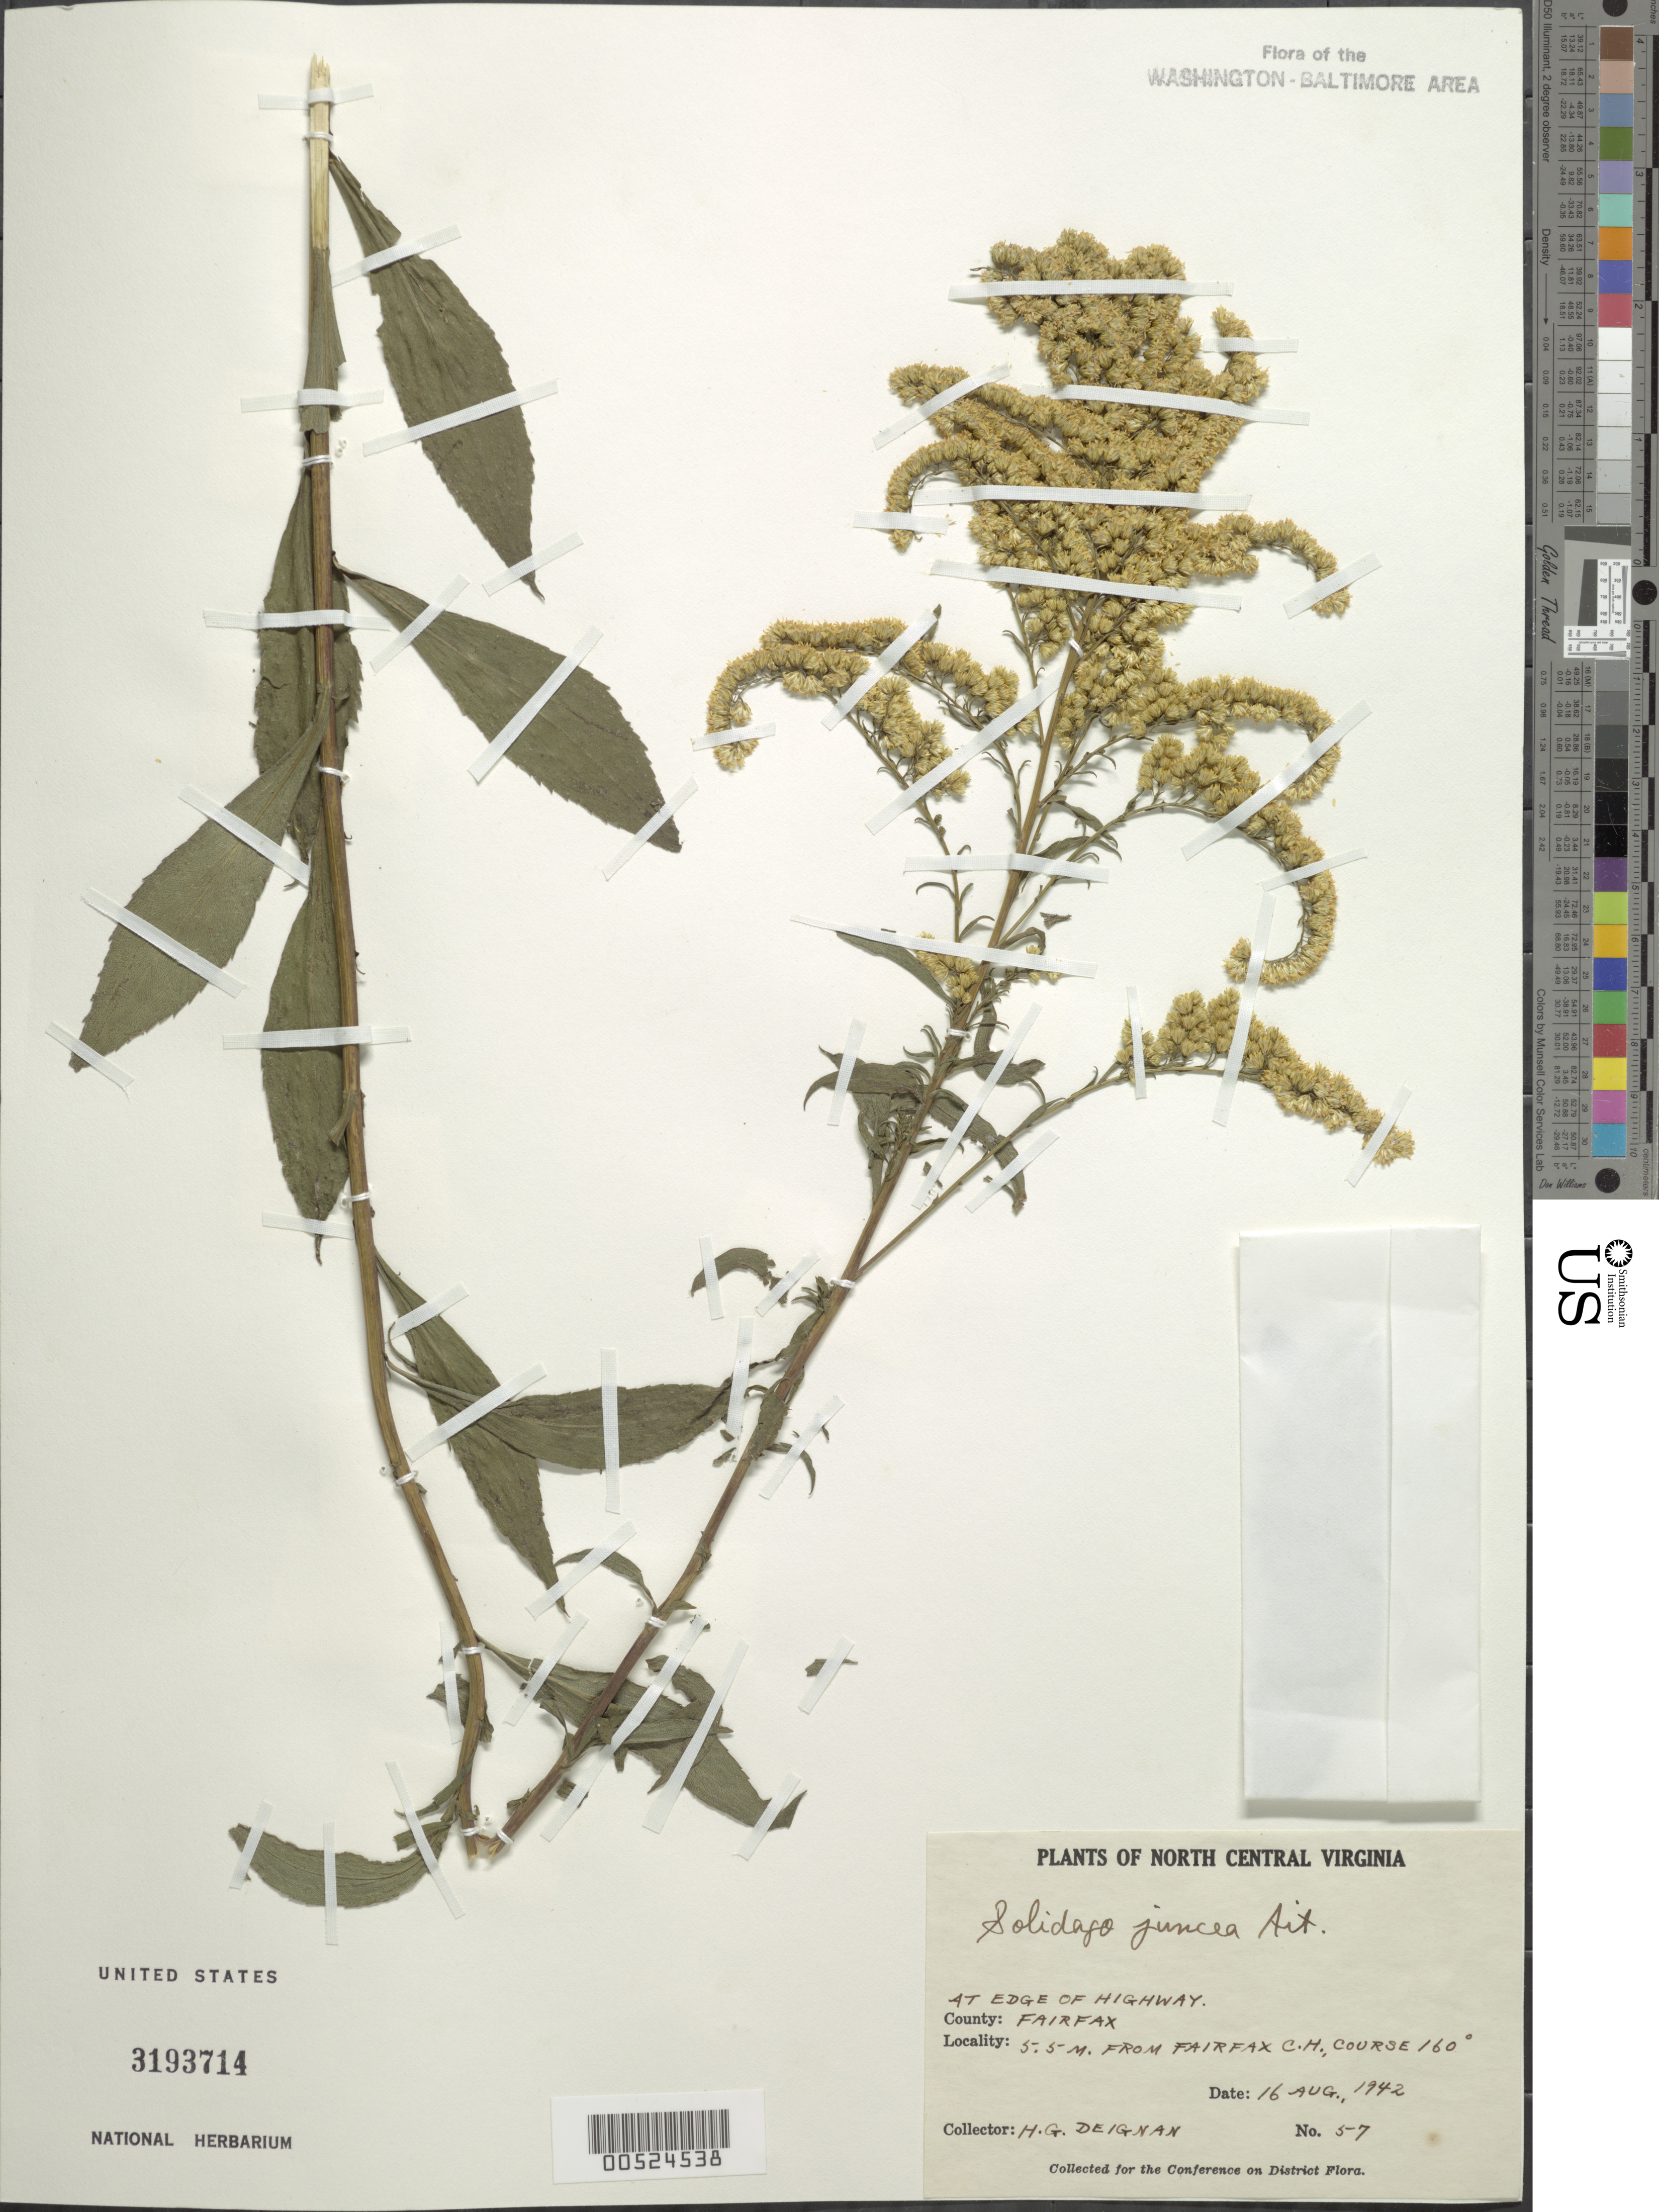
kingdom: Plantae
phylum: Tracheophyta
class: Magnoliopsida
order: Asterales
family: Asteraceae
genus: Solidago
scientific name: Solidago juncea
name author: Aiton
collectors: H. Deignan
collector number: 57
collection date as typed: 16 Aug 1942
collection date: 1942-08-16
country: United States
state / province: Virginia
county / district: Fairfax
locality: Fairfax Courthouse, 5.5. mi. from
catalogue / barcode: US 3193714